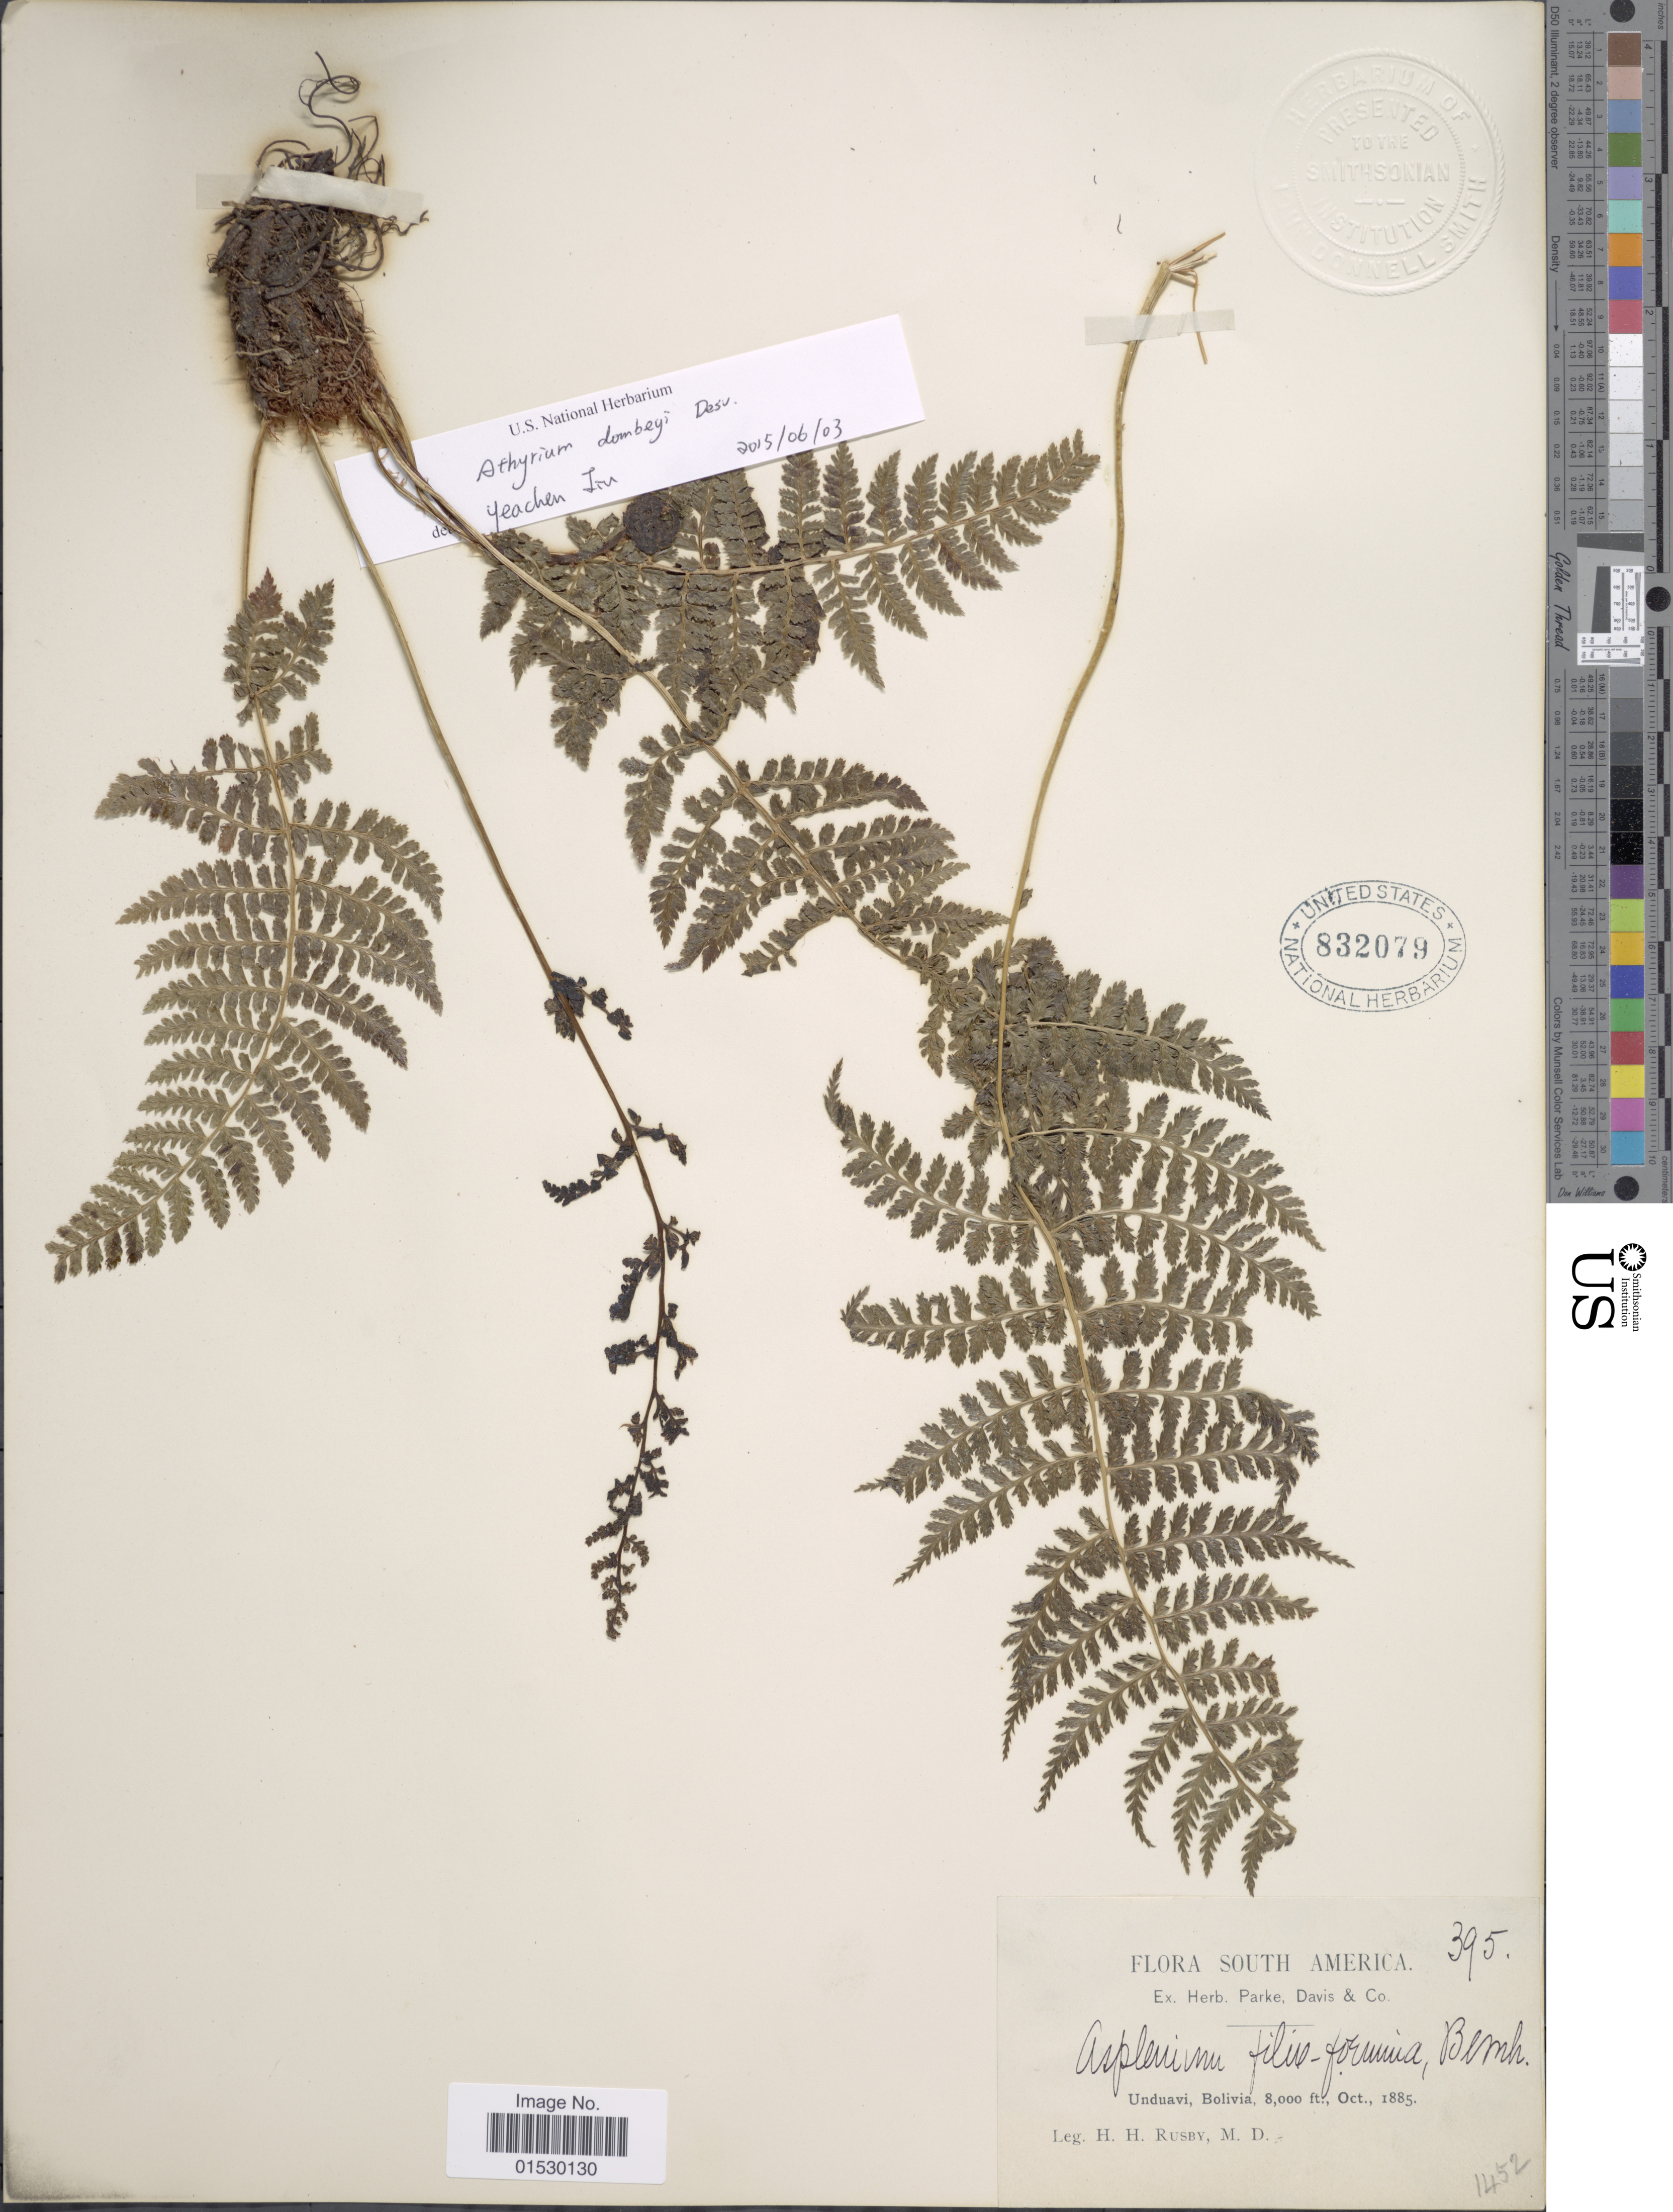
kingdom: Plantae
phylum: Tracheophyta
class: Polypodiopsida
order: Polypodiales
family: Athyriaceae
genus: Athyrium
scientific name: Athyrium dombei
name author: (Desv.) C. Chr.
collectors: H. H. Rusby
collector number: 395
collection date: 1885-10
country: Bolivia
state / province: La Paz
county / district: Nor Yungas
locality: Unduavi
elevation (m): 2438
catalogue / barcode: US 832079